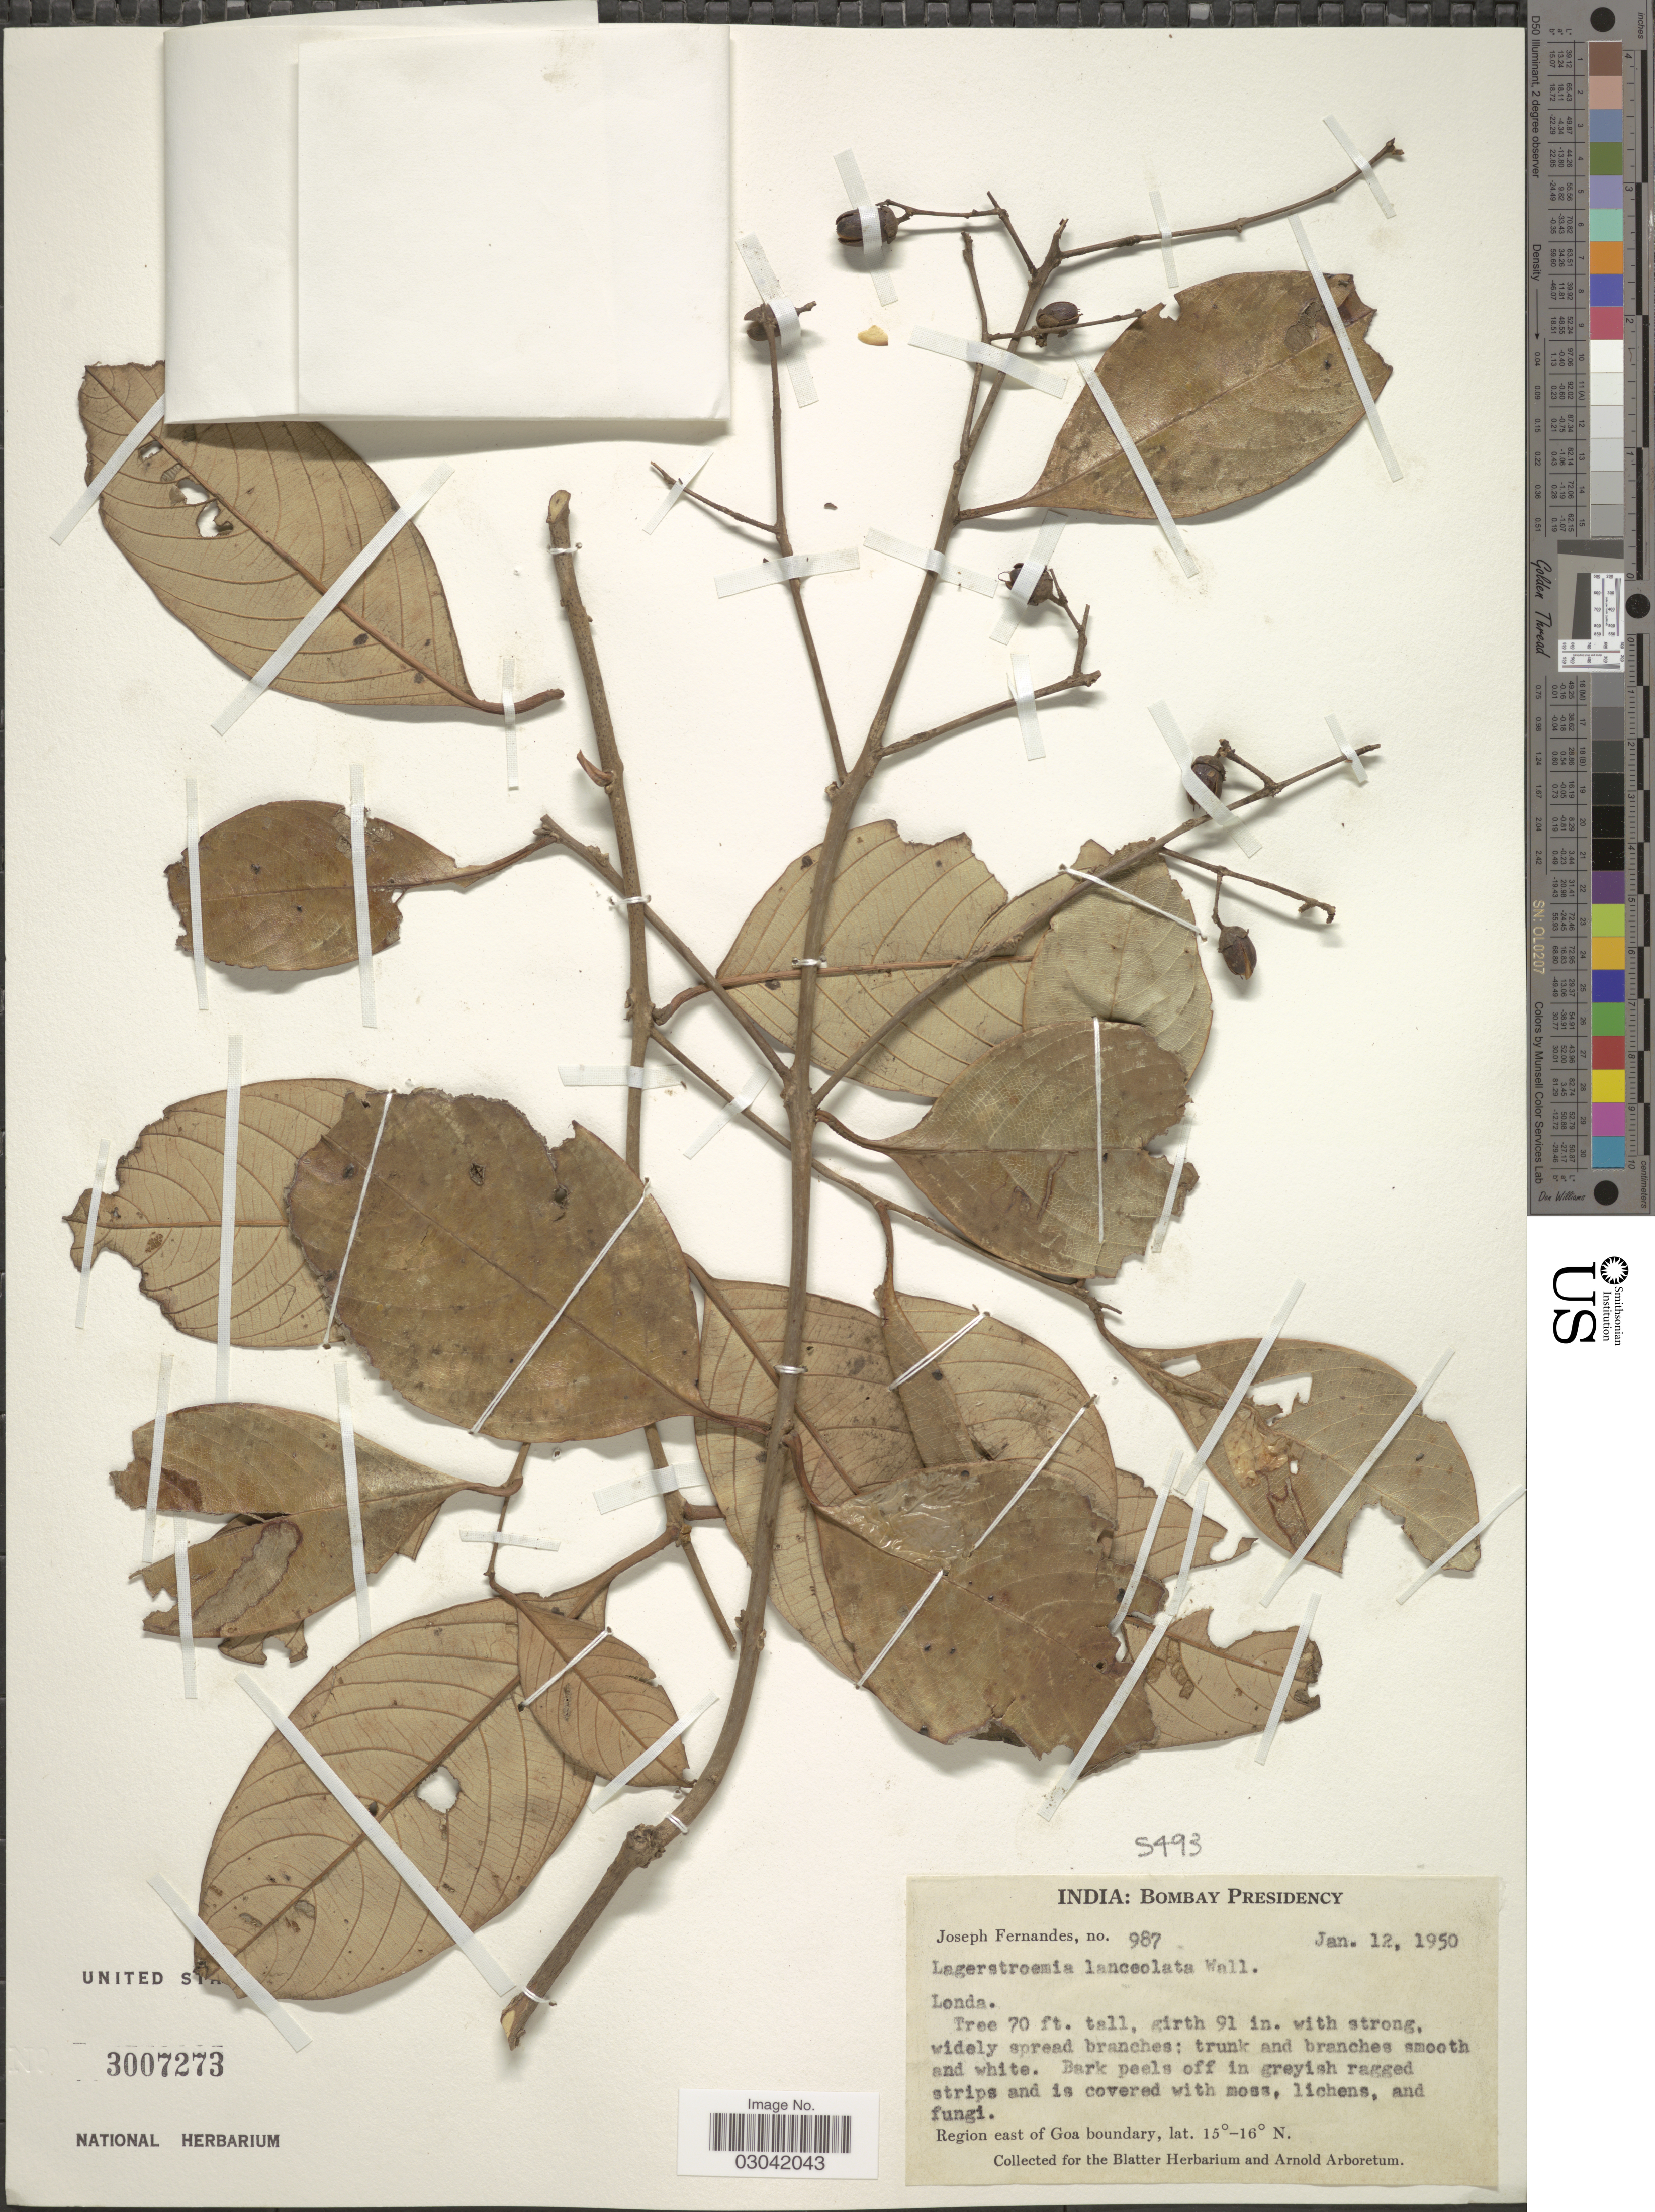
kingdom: Plantae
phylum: Tracheophyta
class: Magnoliopsida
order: Myrtales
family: Lythraceae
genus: Lagerstroemia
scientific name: Lagerstroemia lanceolata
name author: Wall. ex C.B. Clarke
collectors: J. Fernandes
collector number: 987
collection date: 1950-01-12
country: India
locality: Bombay Presidency. Region east of Goa boundary.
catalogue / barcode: US 3007273